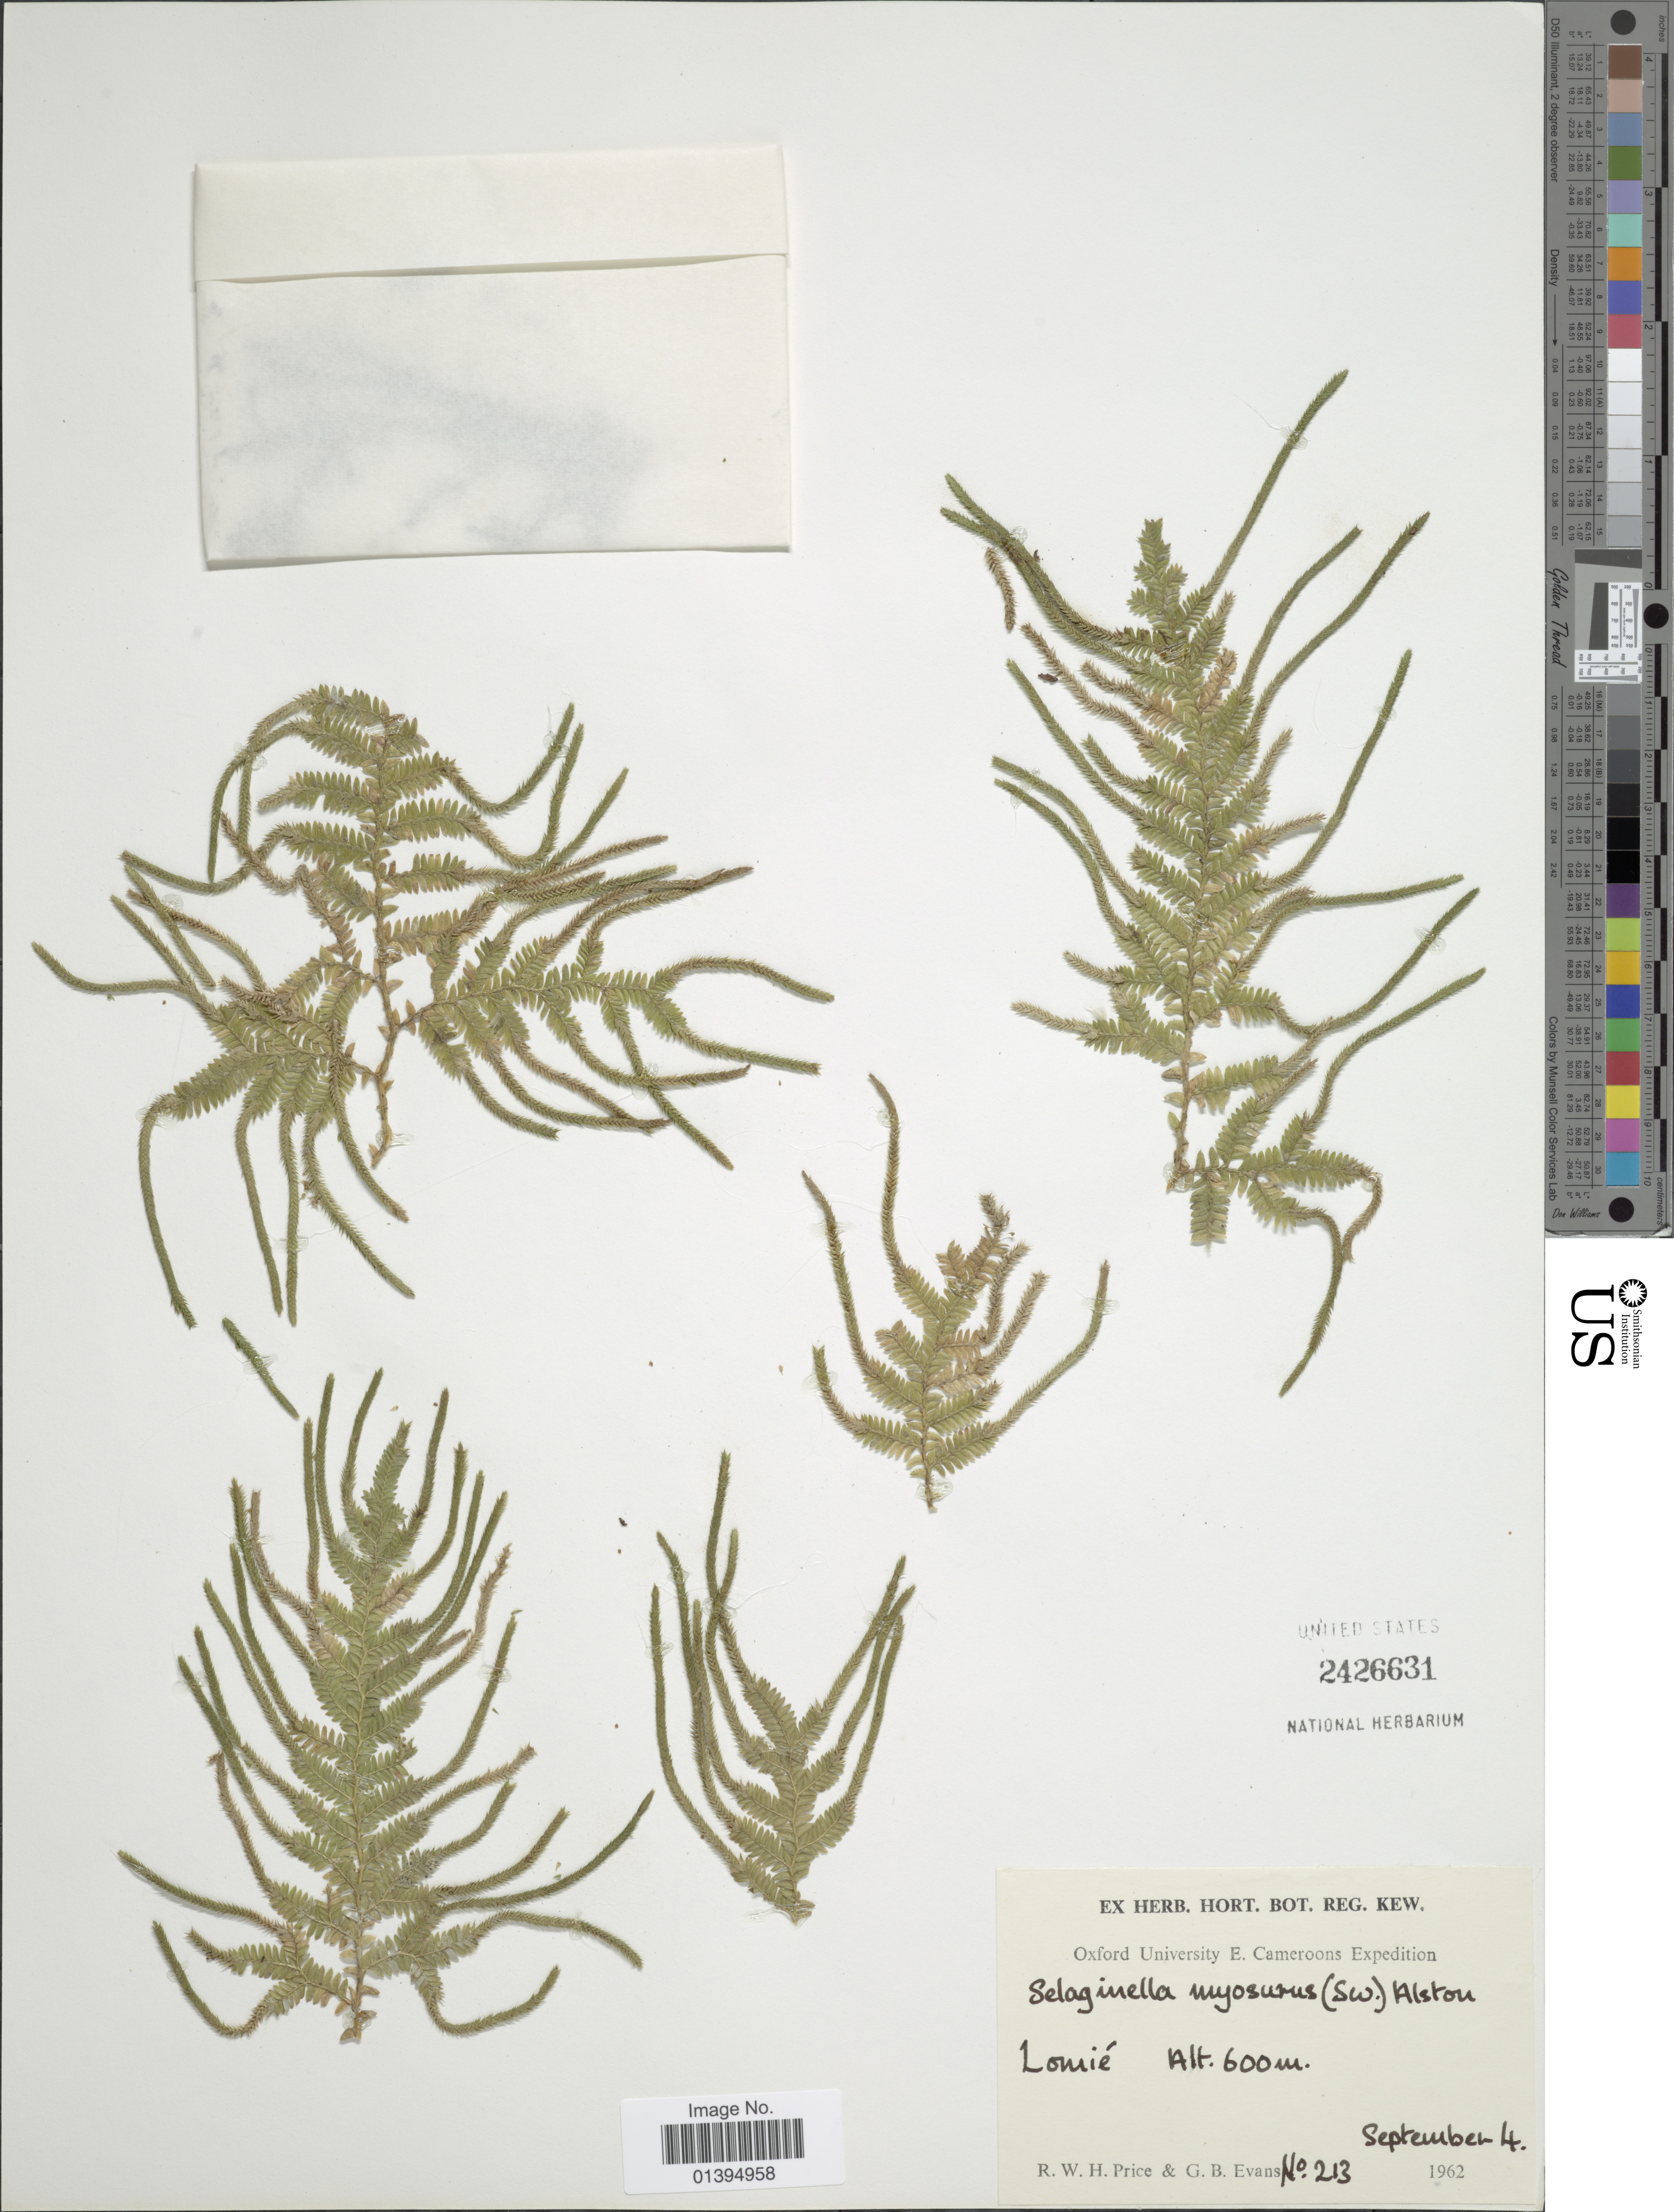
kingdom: Plantae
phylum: Tracheophyta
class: Lycopodiopsida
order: Selaginellales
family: Selaginellaceae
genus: Selaginella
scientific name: Selaginella myosurus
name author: (Sw.) Alston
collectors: R. Price & G. Evans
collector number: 213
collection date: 1962-09-04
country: Cameroon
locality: Lomié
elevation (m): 600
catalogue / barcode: US 2426631